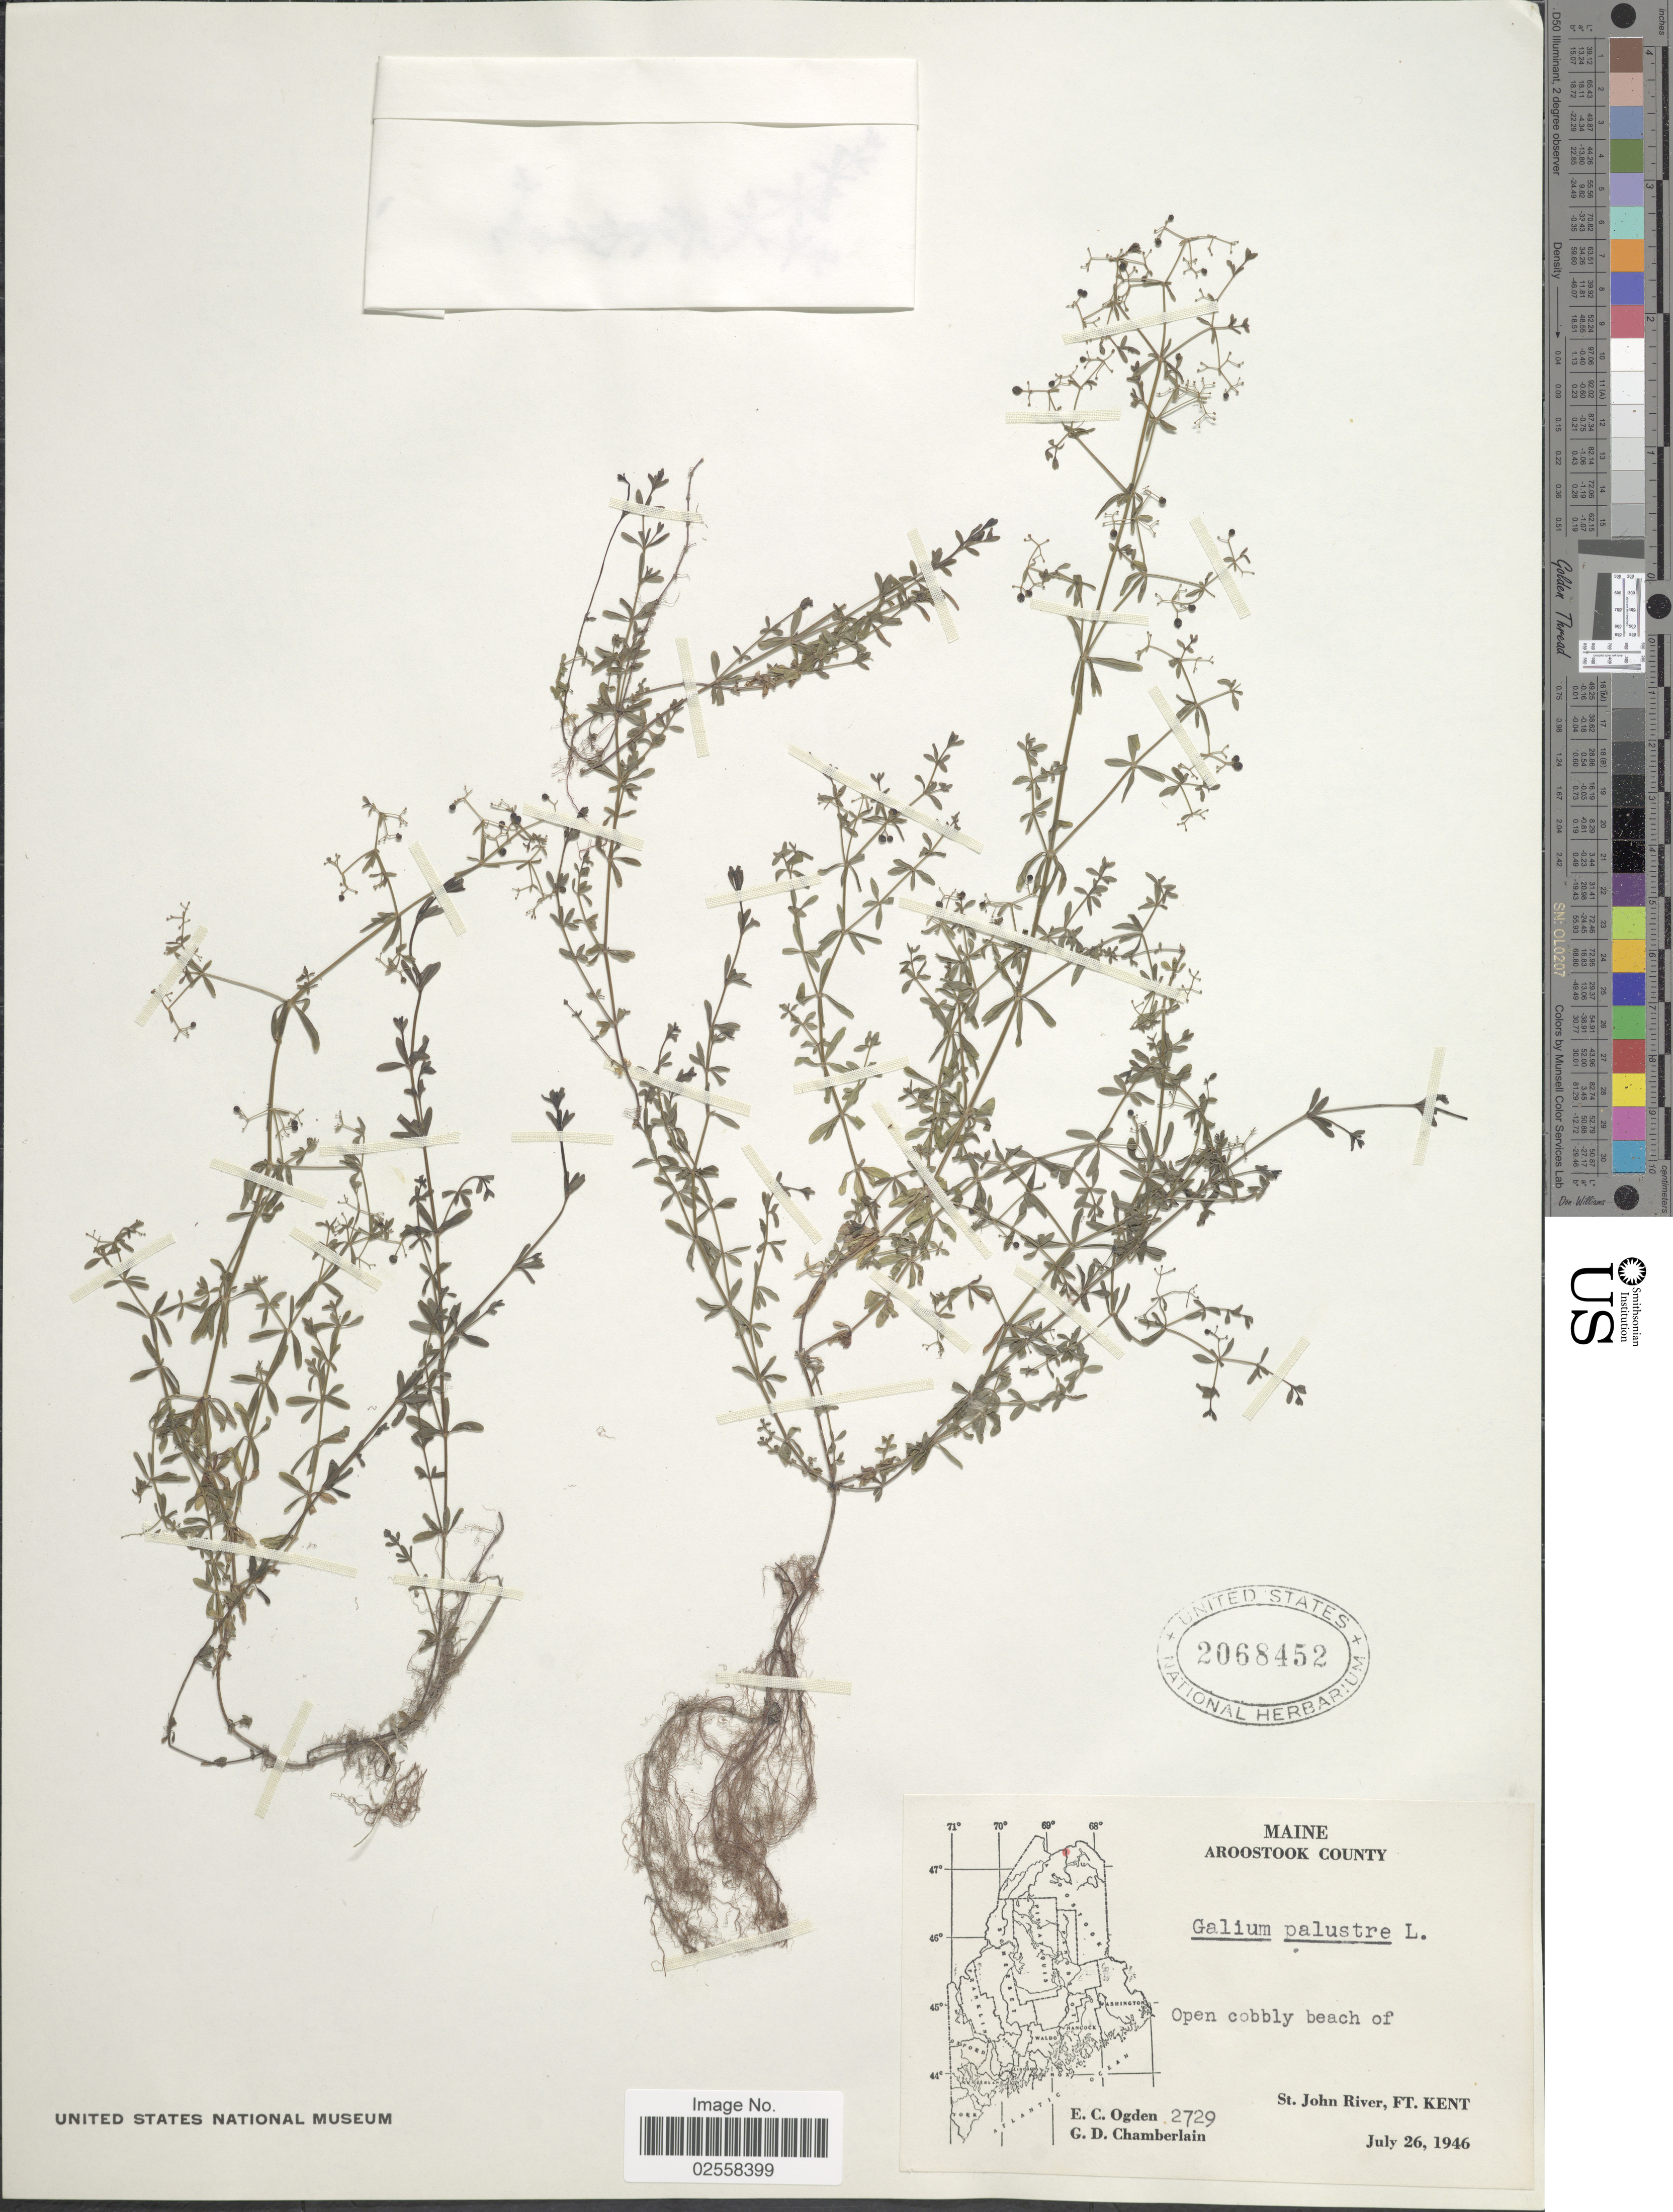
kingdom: Plantae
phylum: Tracheophyta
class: Magnoliopsida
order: Gentianales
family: Rubiaceae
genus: Galium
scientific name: Galium plumosum subsp. plumosum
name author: Rusby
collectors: E. Ogden & G. D. Chamberlain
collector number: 2729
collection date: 1946-07-26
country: United States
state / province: Maine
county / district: Aroostook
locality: St. John River, FT. Kent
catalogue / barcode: US 2068452